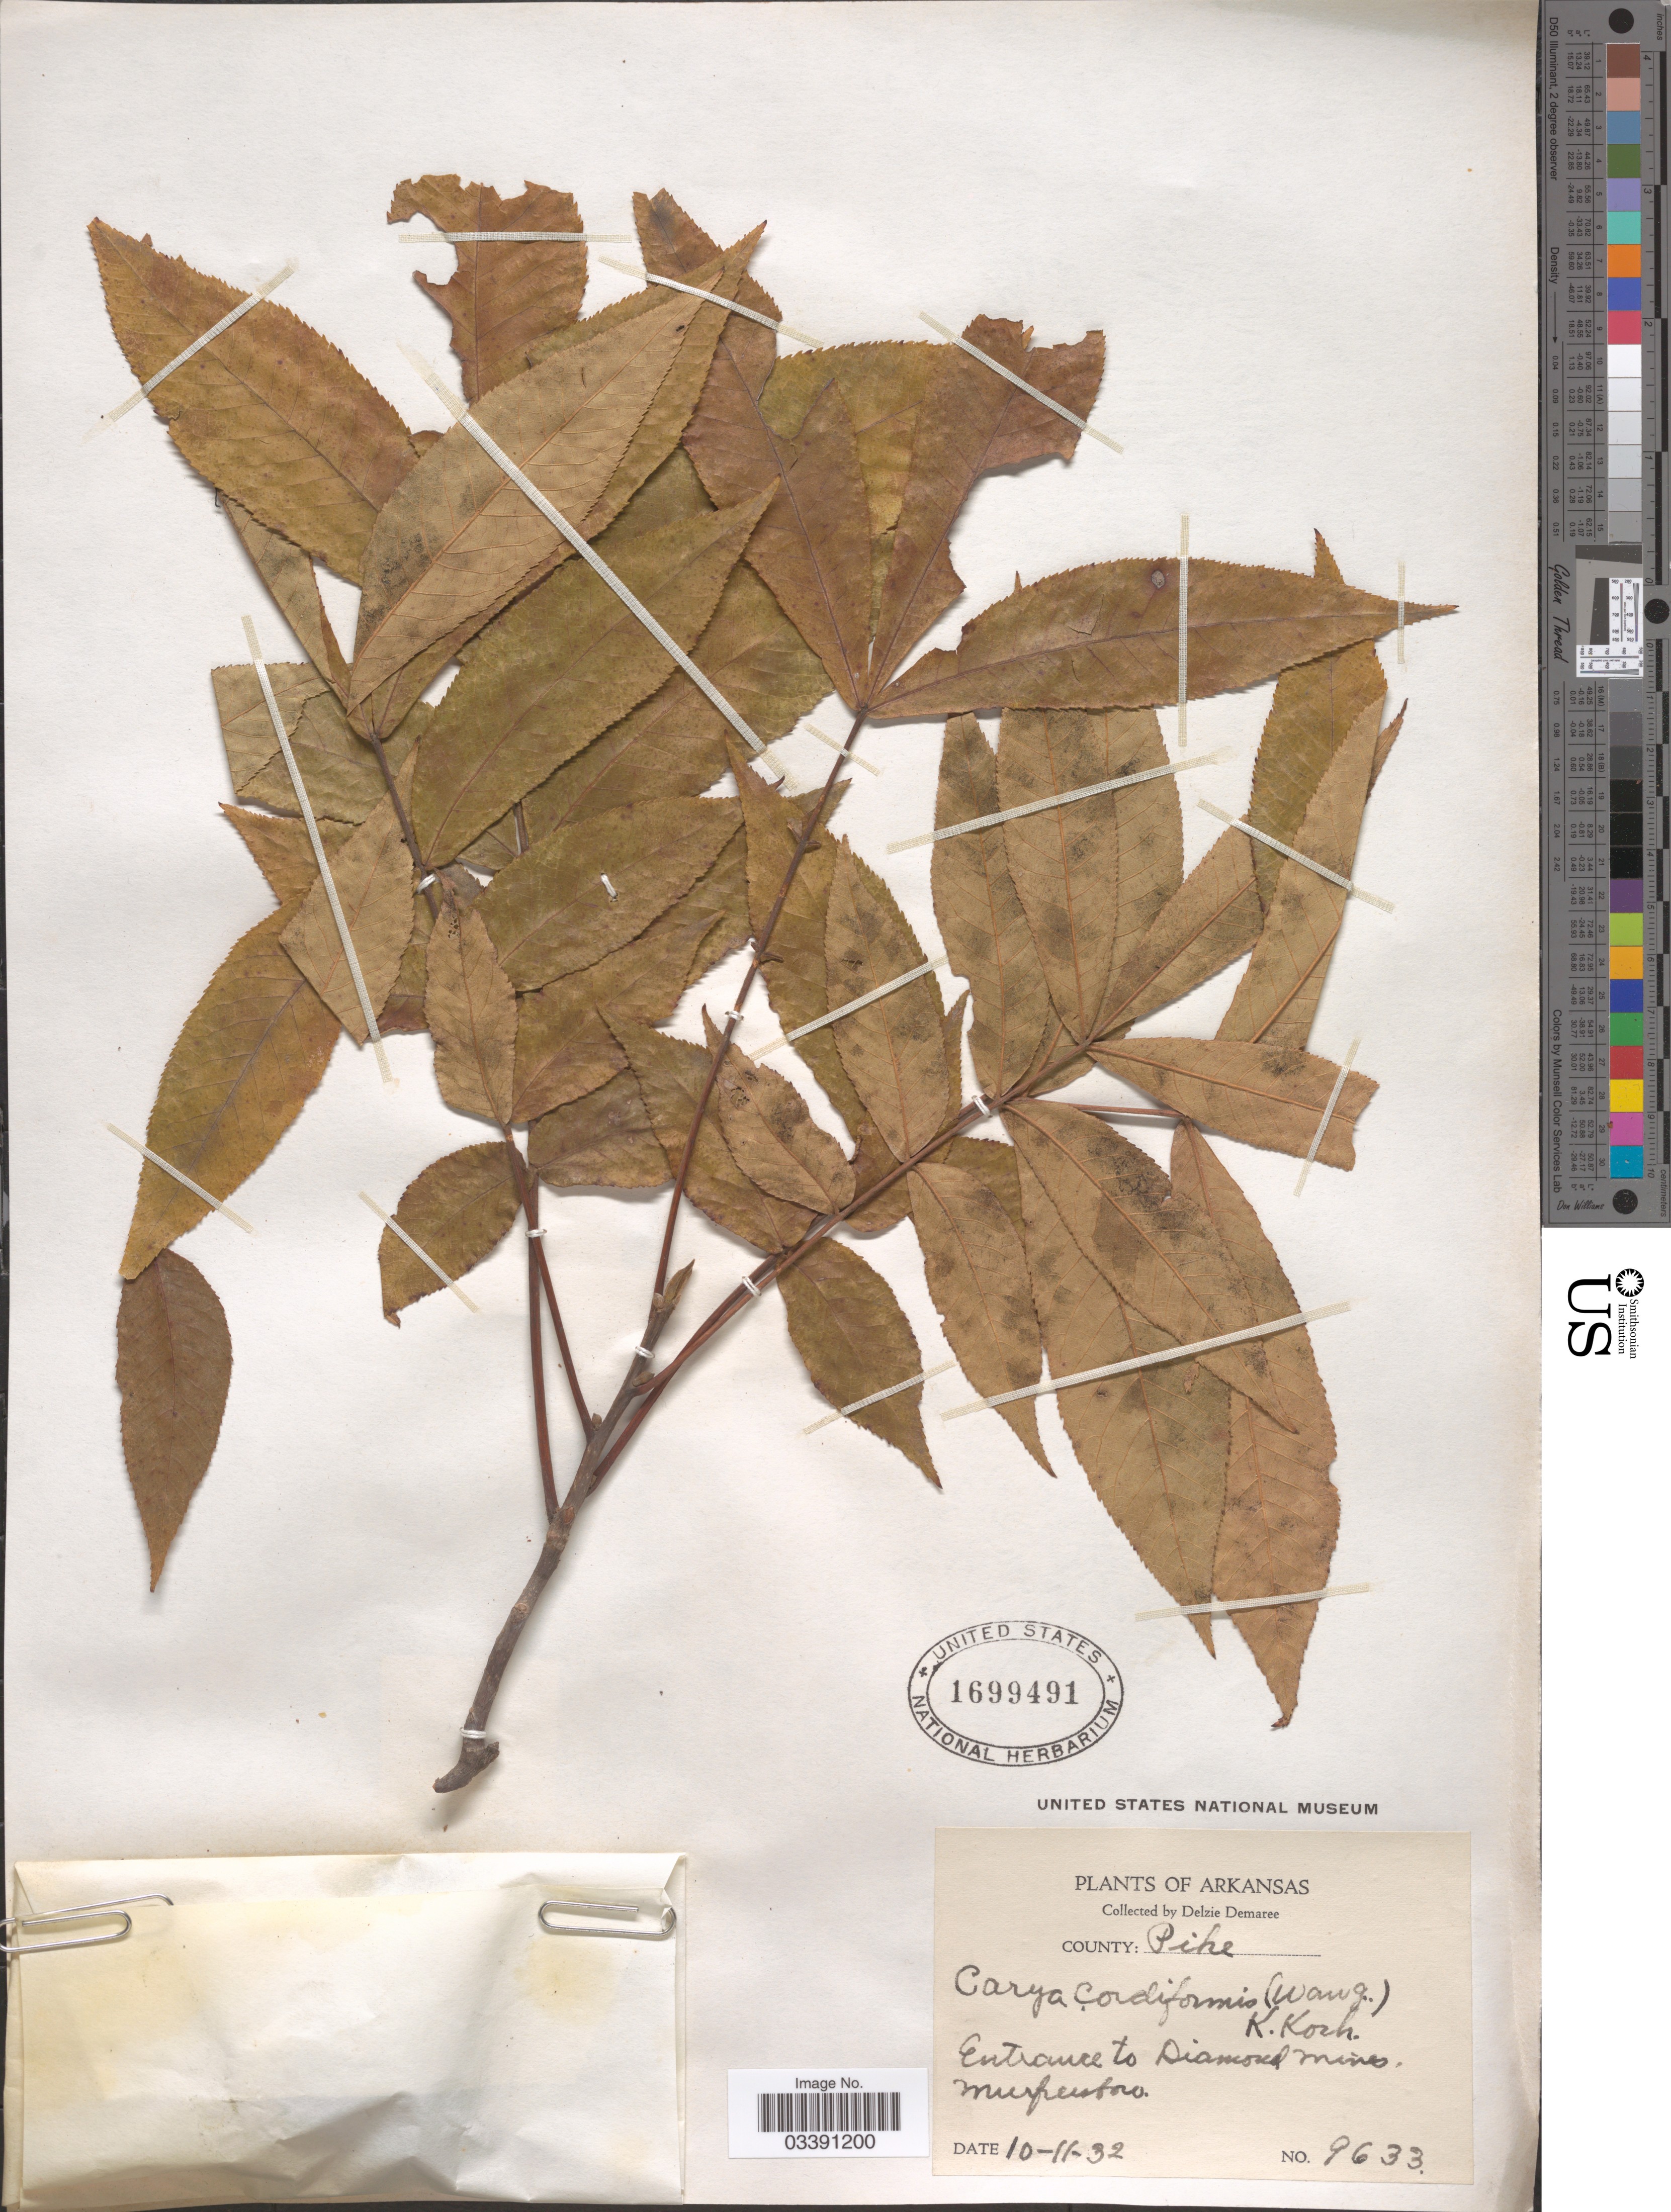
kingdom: Plantae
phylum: Tracheophyta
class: Magnoliopsida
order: Fagales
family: Juglandaceae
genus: Carya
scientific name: Carya cordiformis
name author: (Wangenh.) K. Koch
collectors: D. Demaree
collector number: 9633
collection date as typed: Transcribed d/m/y: 11/10/32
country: United States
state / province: Arkansas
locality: County: Pike. Entrance to Diamond Mines. Murfresboro.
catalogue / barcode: US 1699491